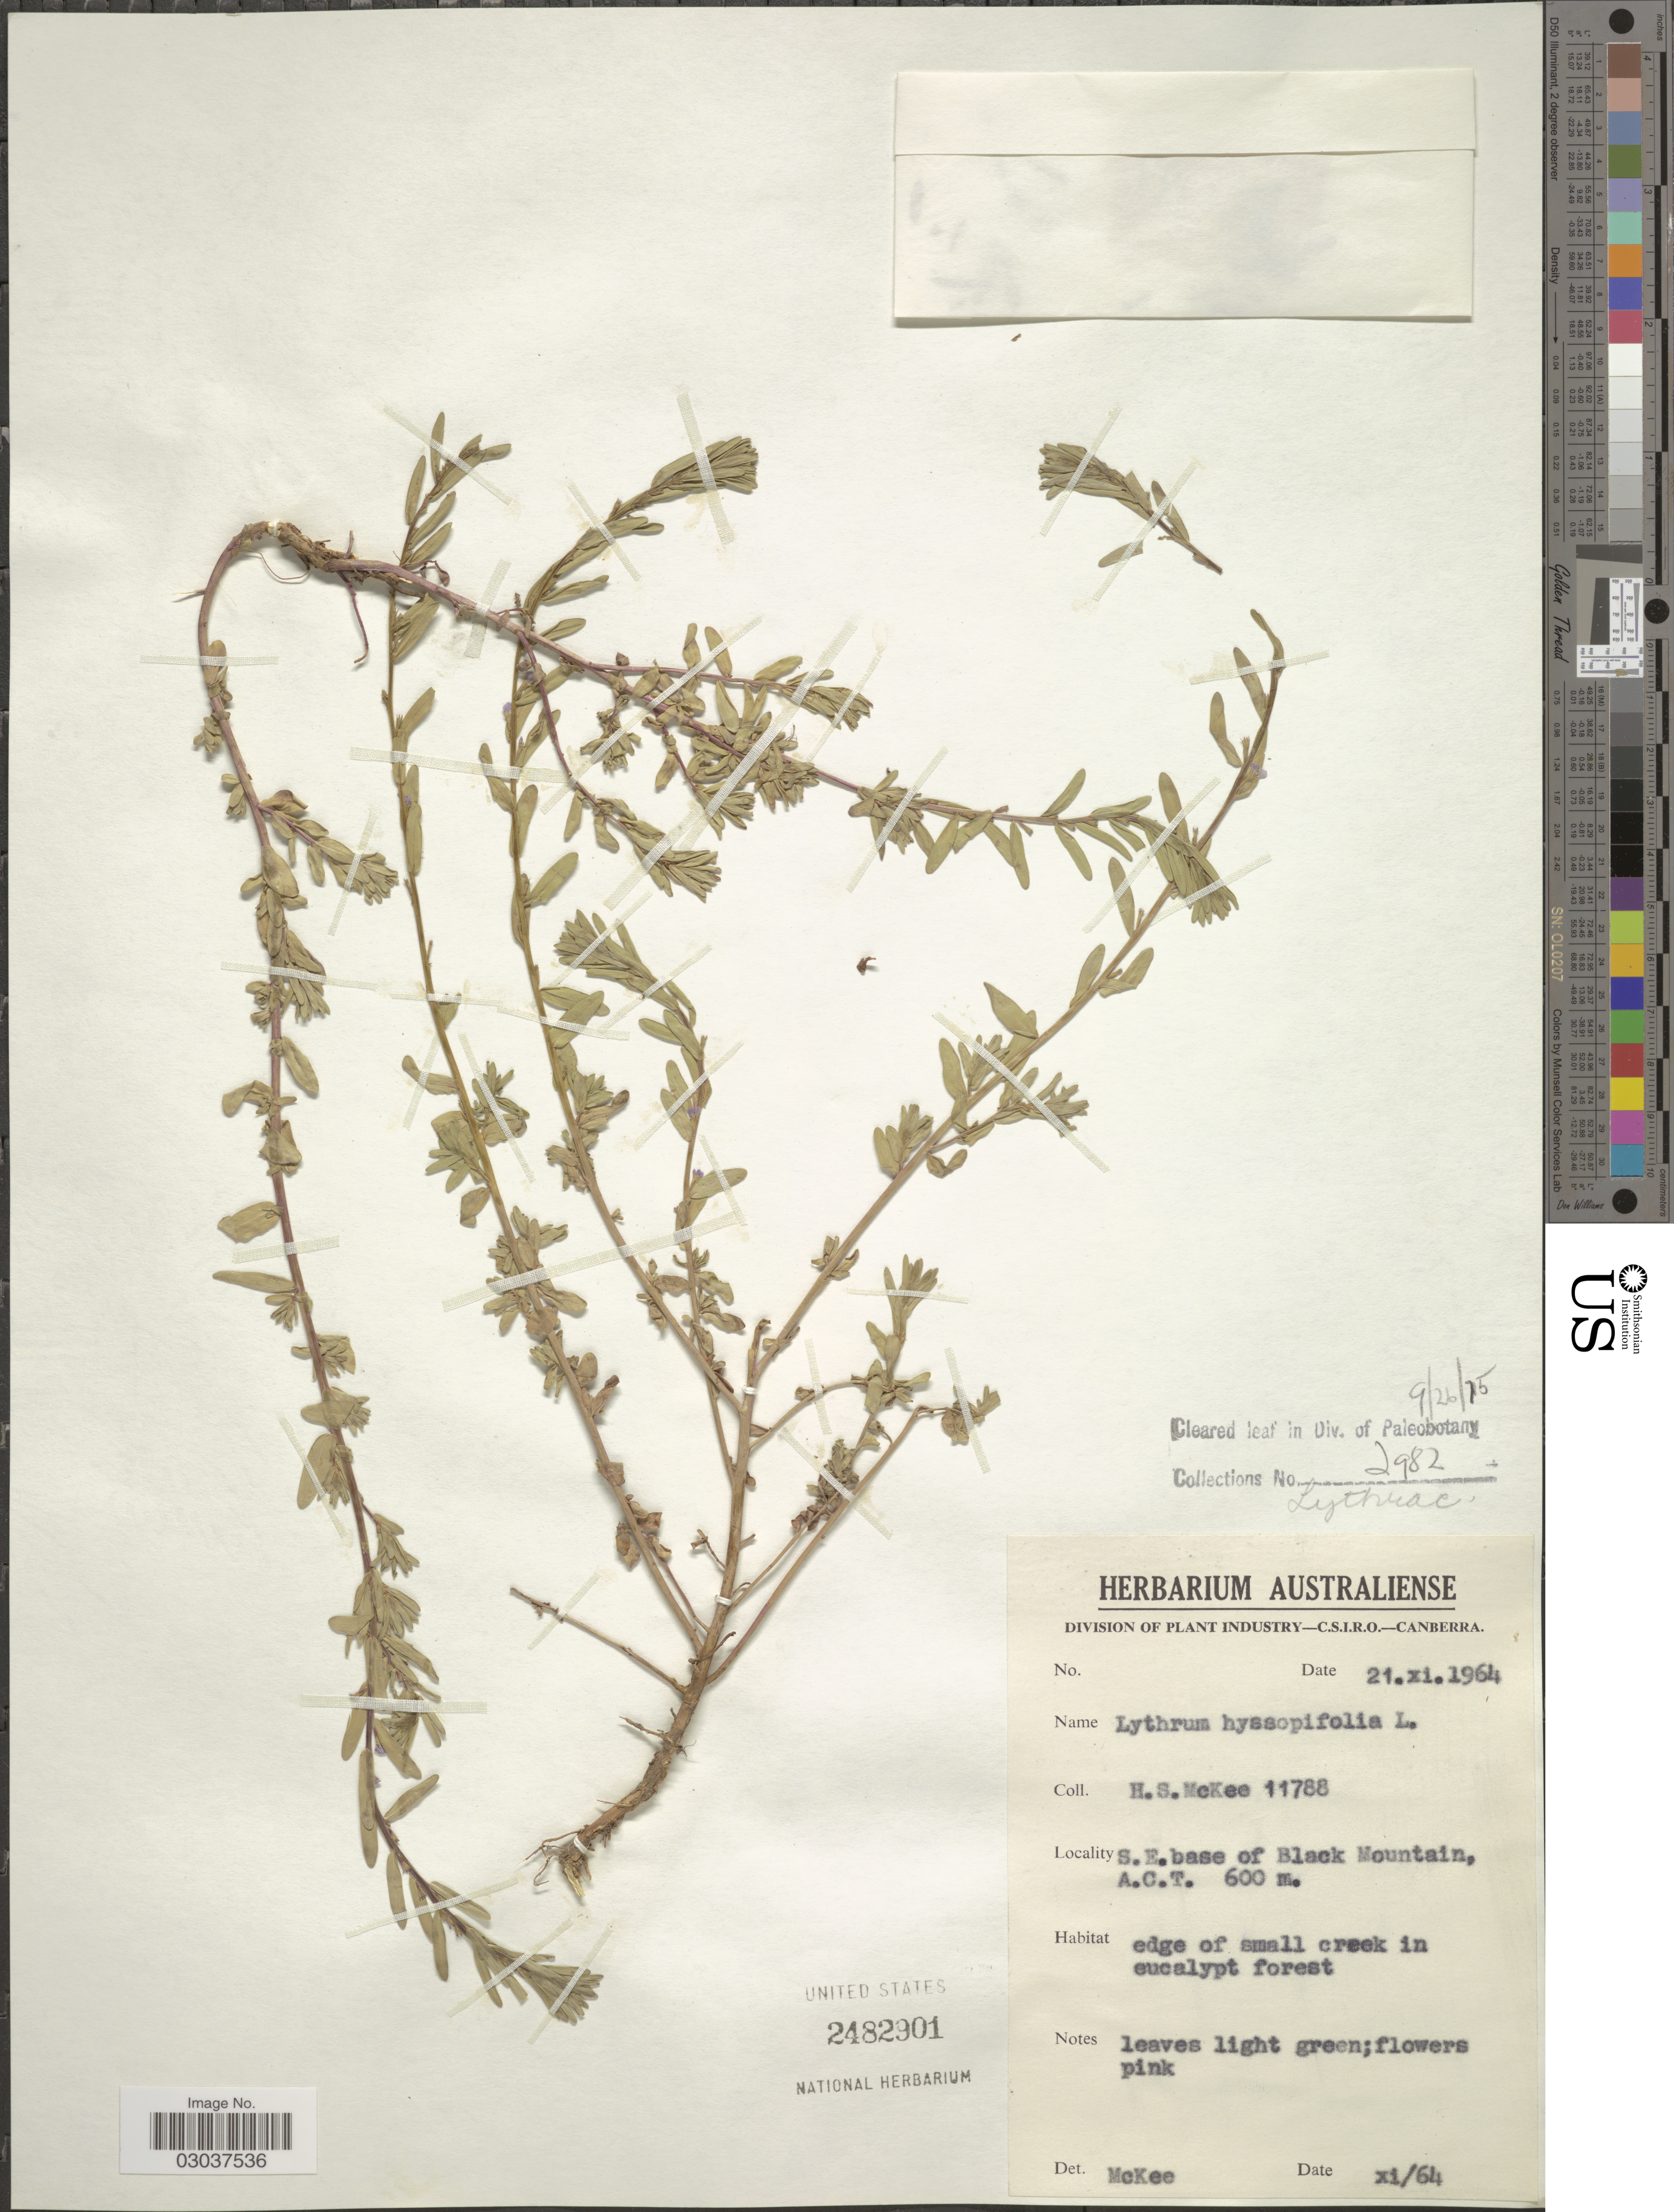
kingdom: Plantae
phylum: Tracheophyta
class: Magnoliopsida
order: Myrtales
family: Lythraceae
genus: Lythrum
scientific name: Lythrum hyssopifolia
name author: L.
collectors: H. S. McKee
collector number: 11788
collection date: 1964-11-21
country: Australia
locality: S. E. base of Black Mountain, A. C. T.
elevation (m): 600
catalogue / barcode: US 2482901